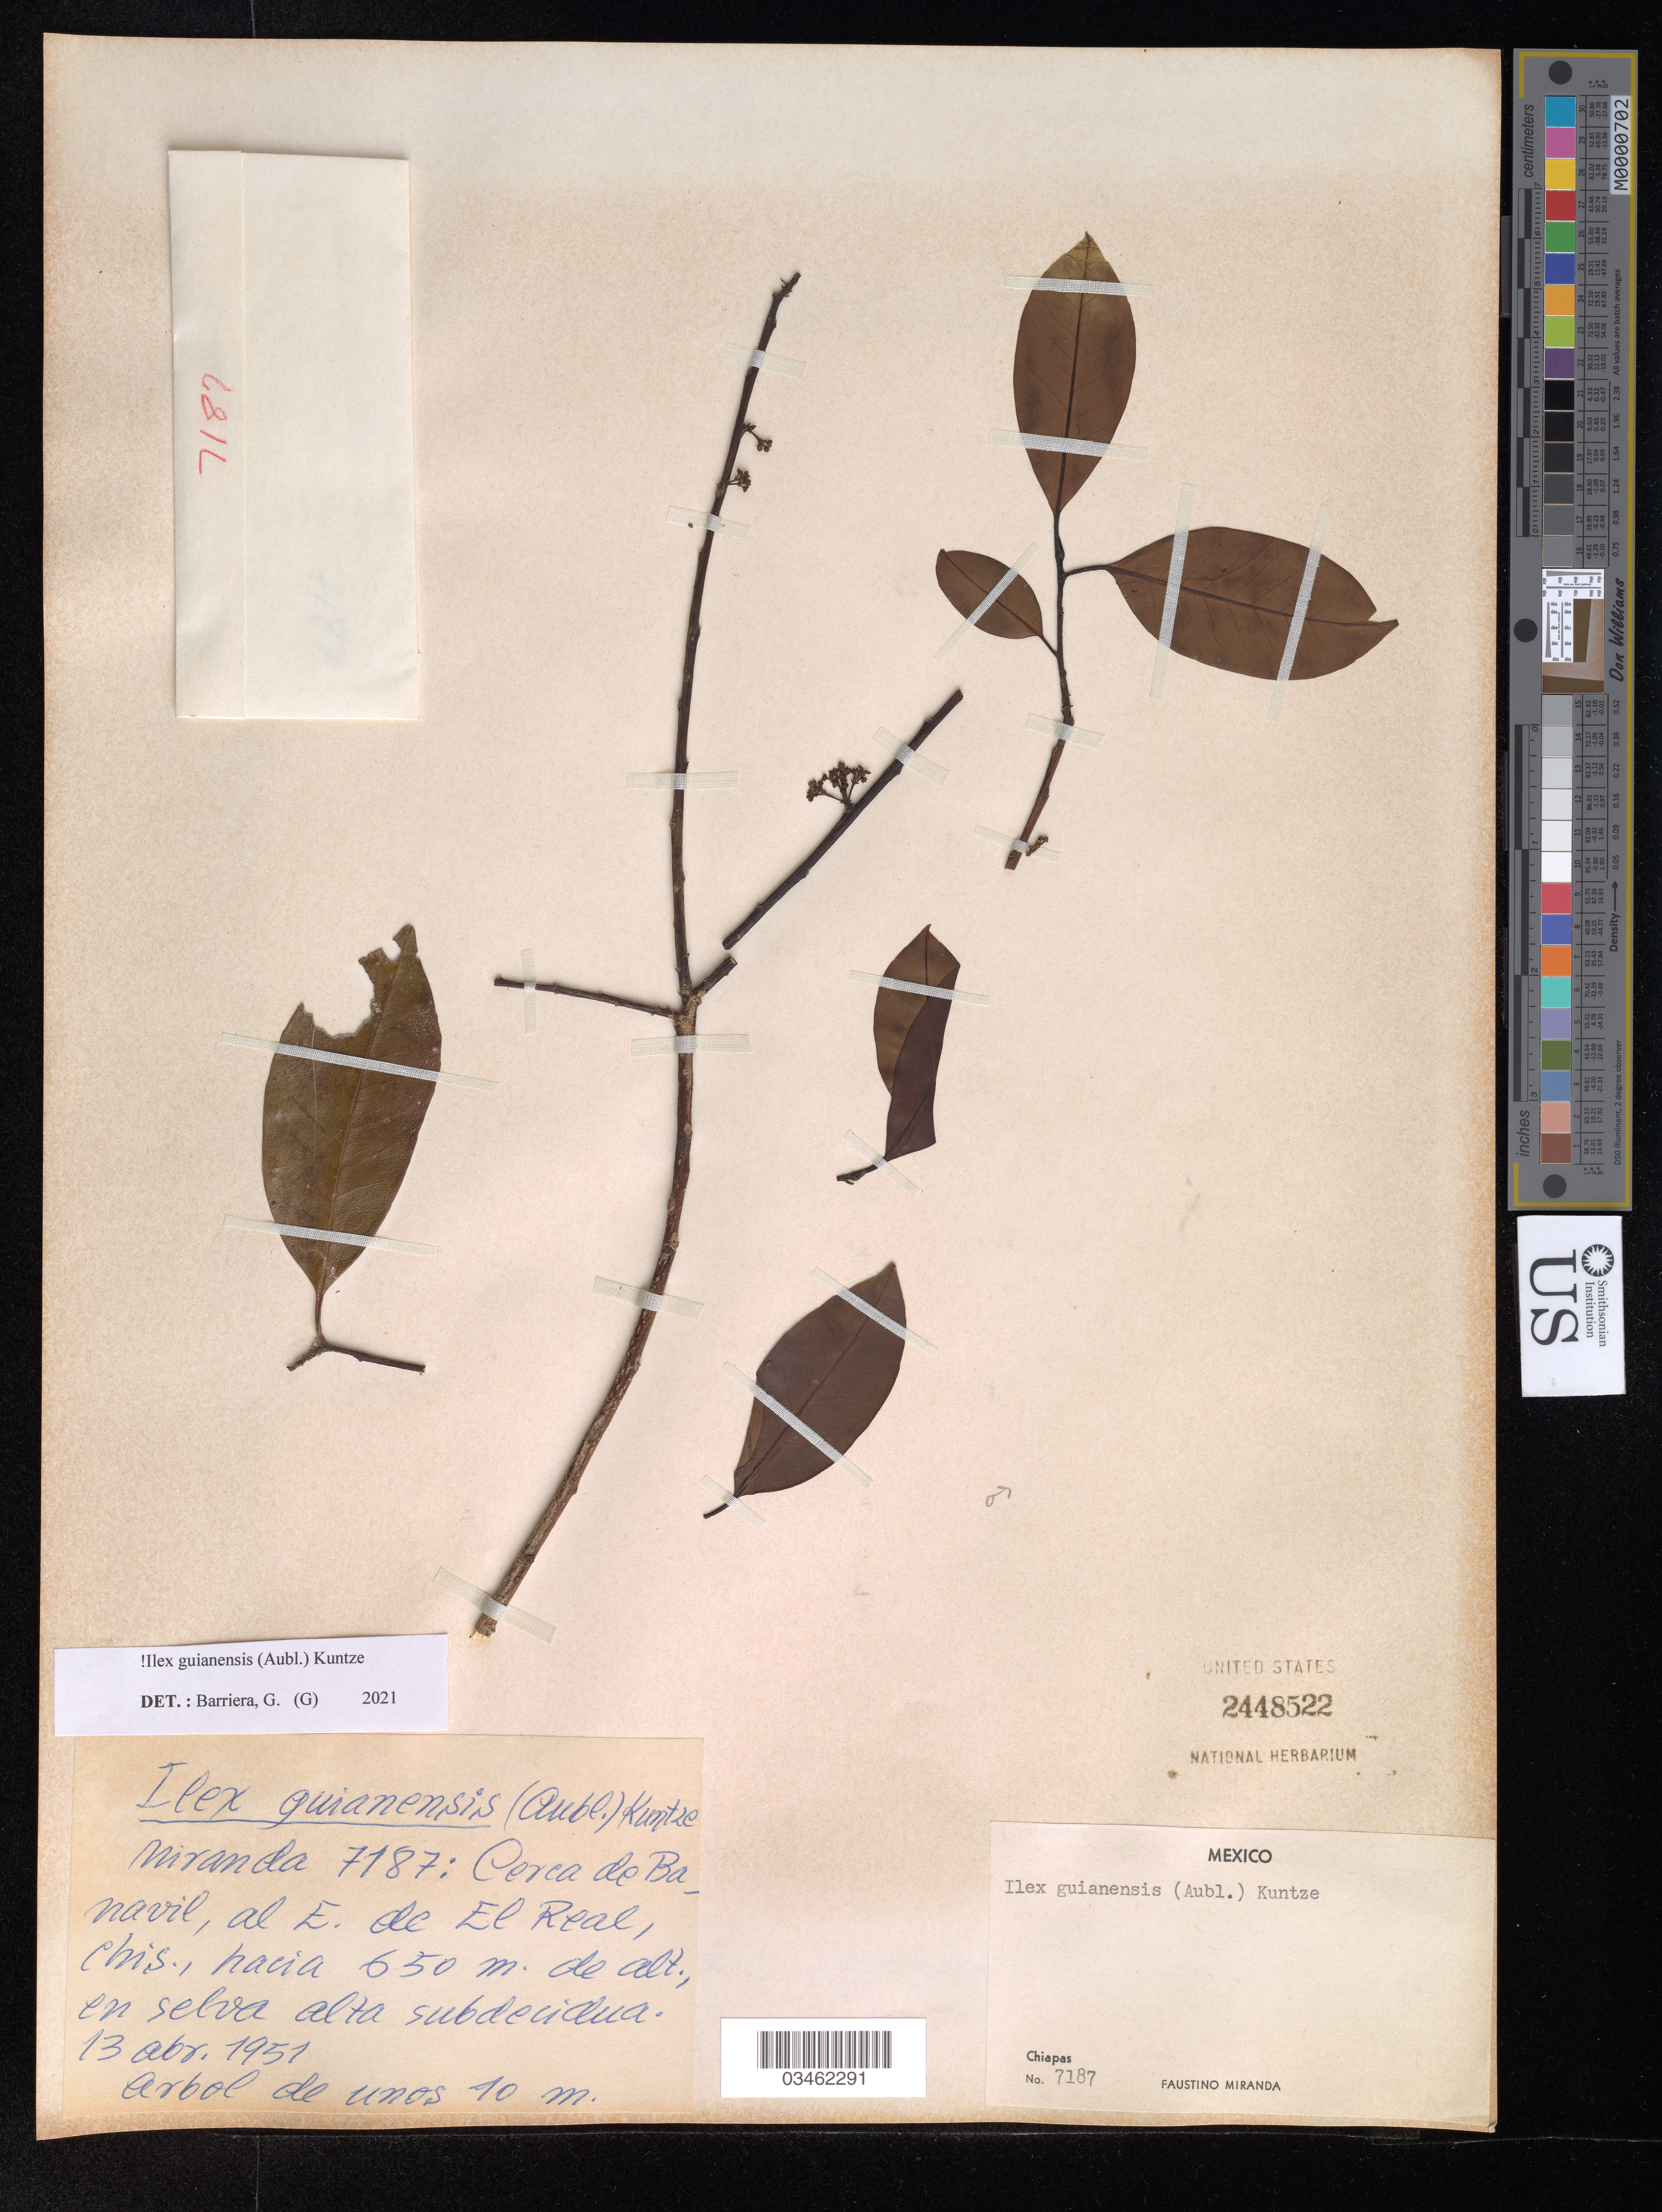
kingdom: Plantae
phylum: Tracheophyta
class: Magnoliopsida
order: Aquifoliales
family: Aquifoliaceae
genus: Ilex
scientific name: Ilex guianensis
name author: (Aubl.) Kuntze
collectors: F. Miranda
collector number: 7187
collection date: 1951-04-13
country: Mexico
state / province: Chiapas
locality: Cerca de Banavil, al E. de El Real, Chis.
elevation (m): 650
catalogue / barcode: US 2448522